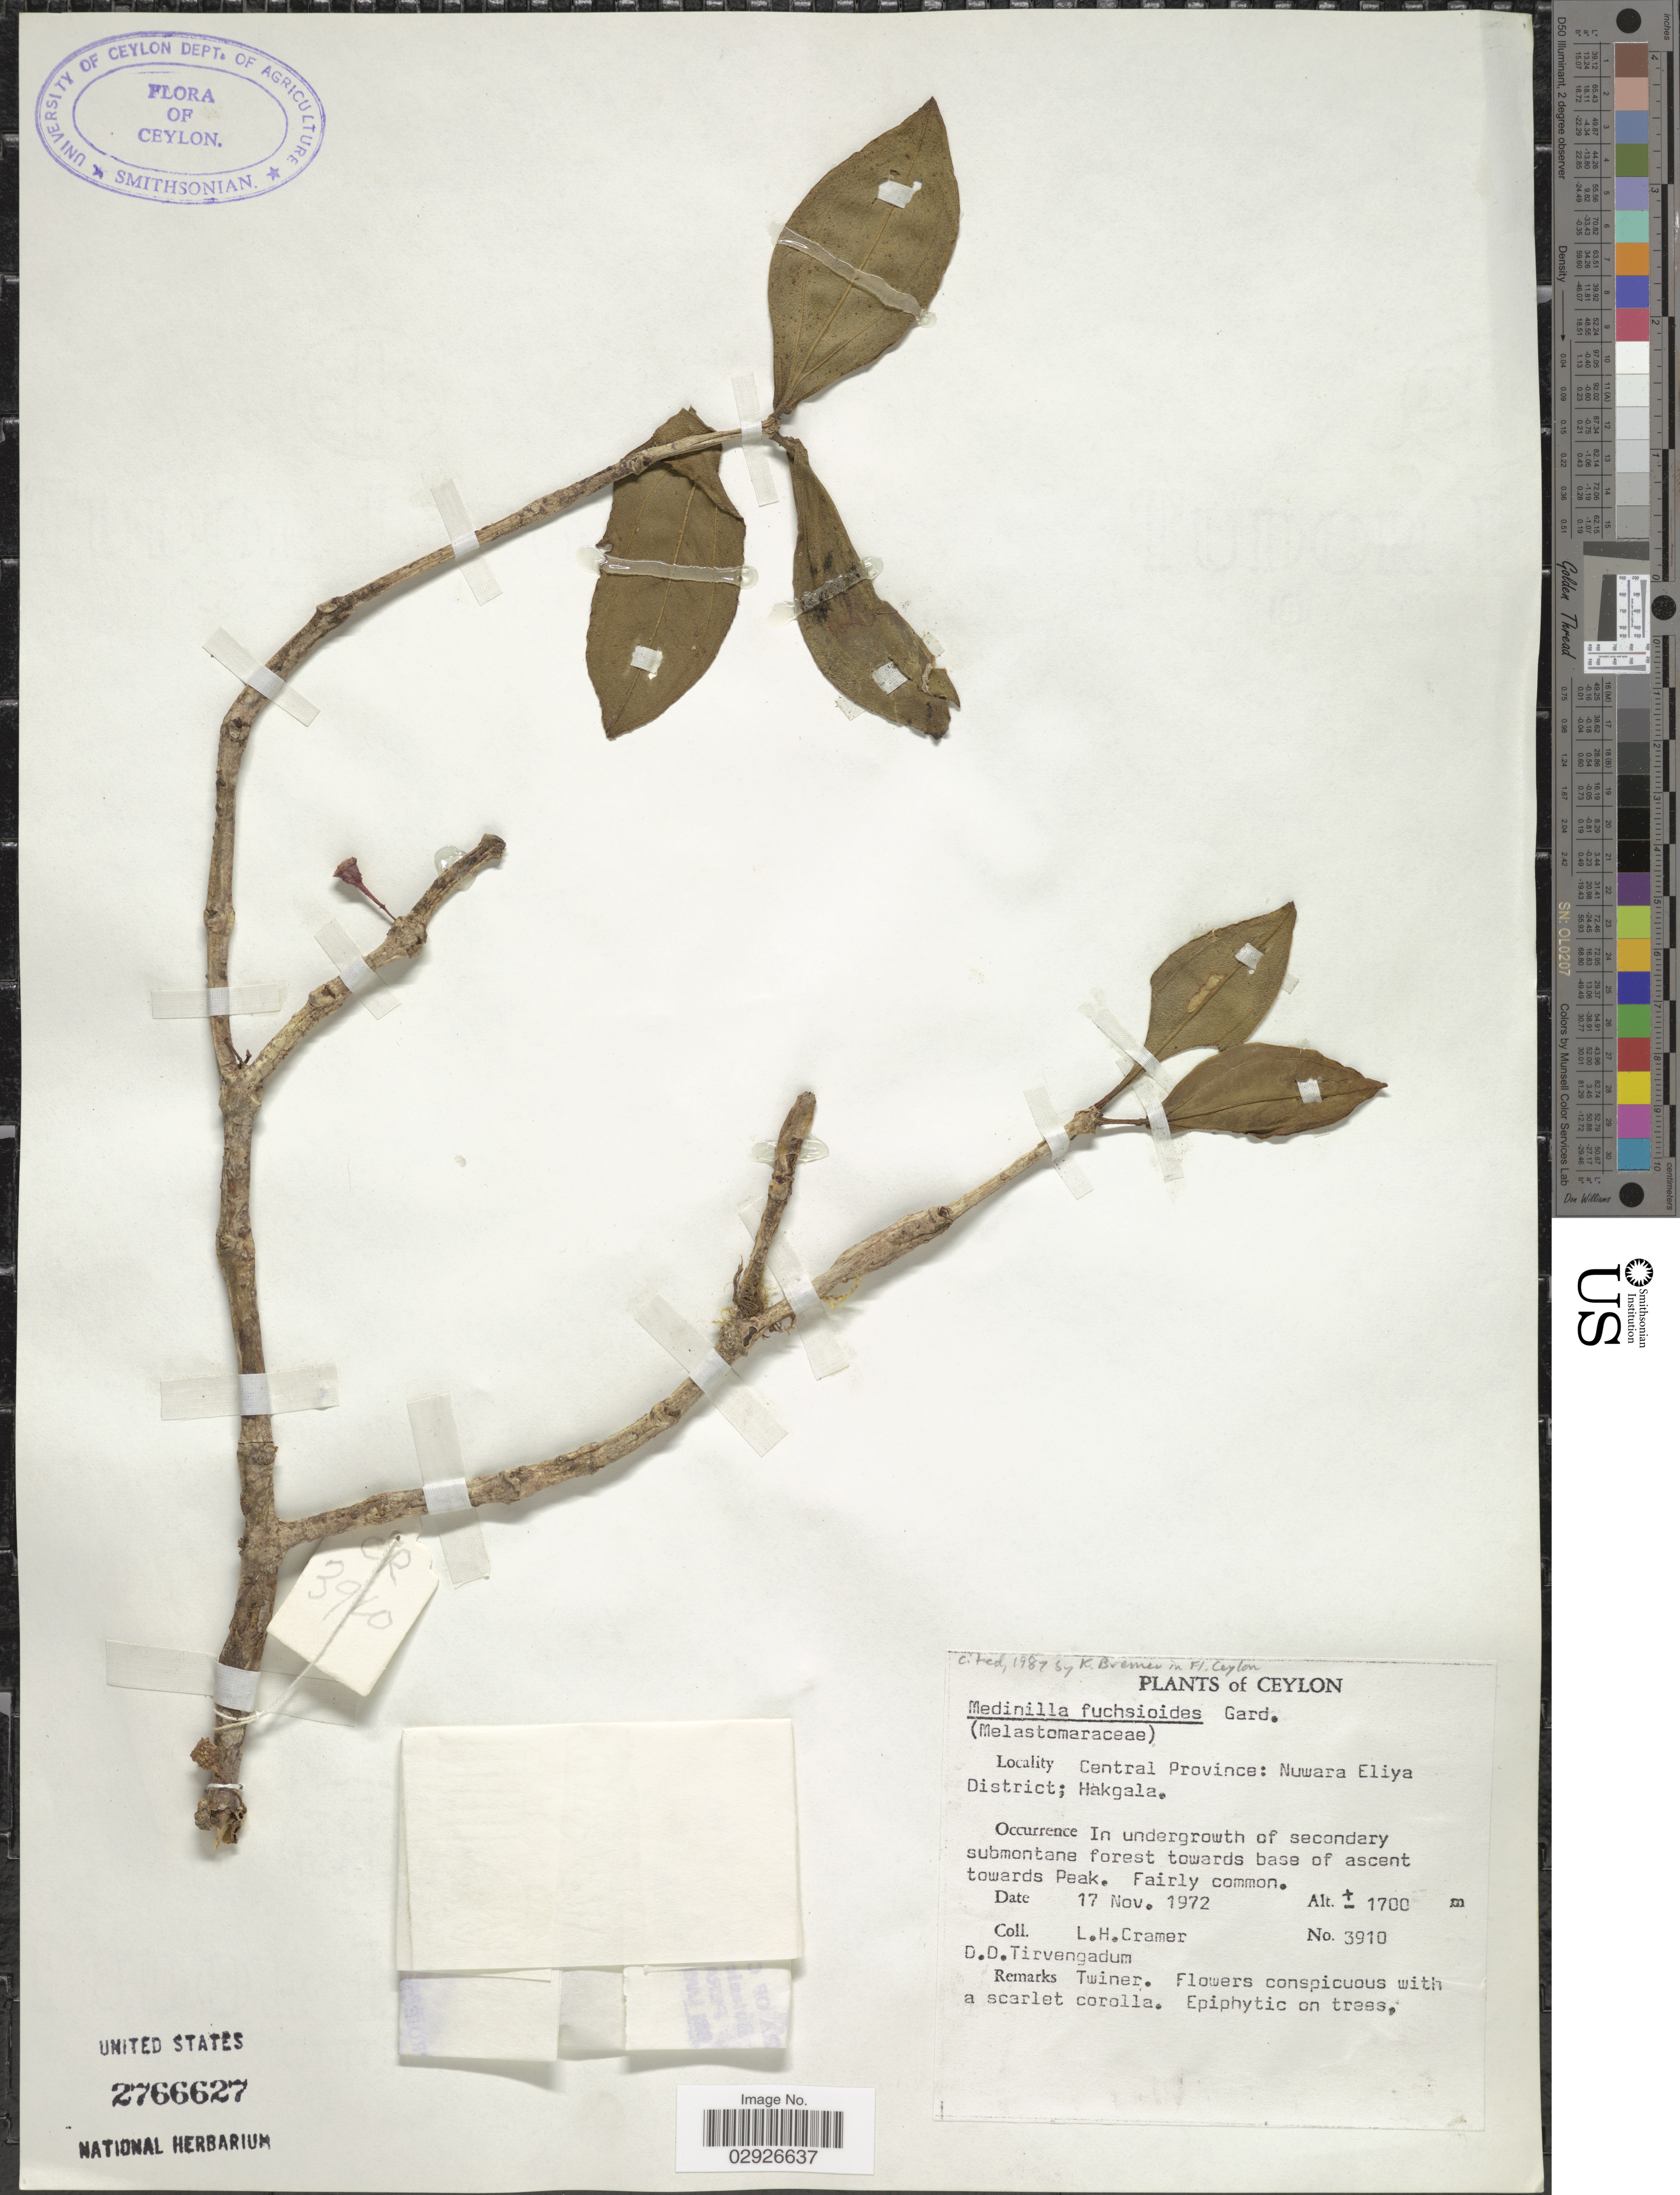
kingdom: Plantae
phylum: Tracheophyta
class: Magnoliopsida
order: Myrtales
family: Melastomataceae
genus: Medinilla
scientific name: Medinilla fuchsioides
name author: Gard.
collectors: L. H. Cramer & D. Tirvengadum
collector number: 3910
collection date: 1972-11-17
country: Sri Lanka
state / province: Central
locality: Ceylon. Nuwara Eliya District; Hakgala. Towards base of ascent towards Peak.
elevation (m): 1700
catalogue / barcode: US 2766627